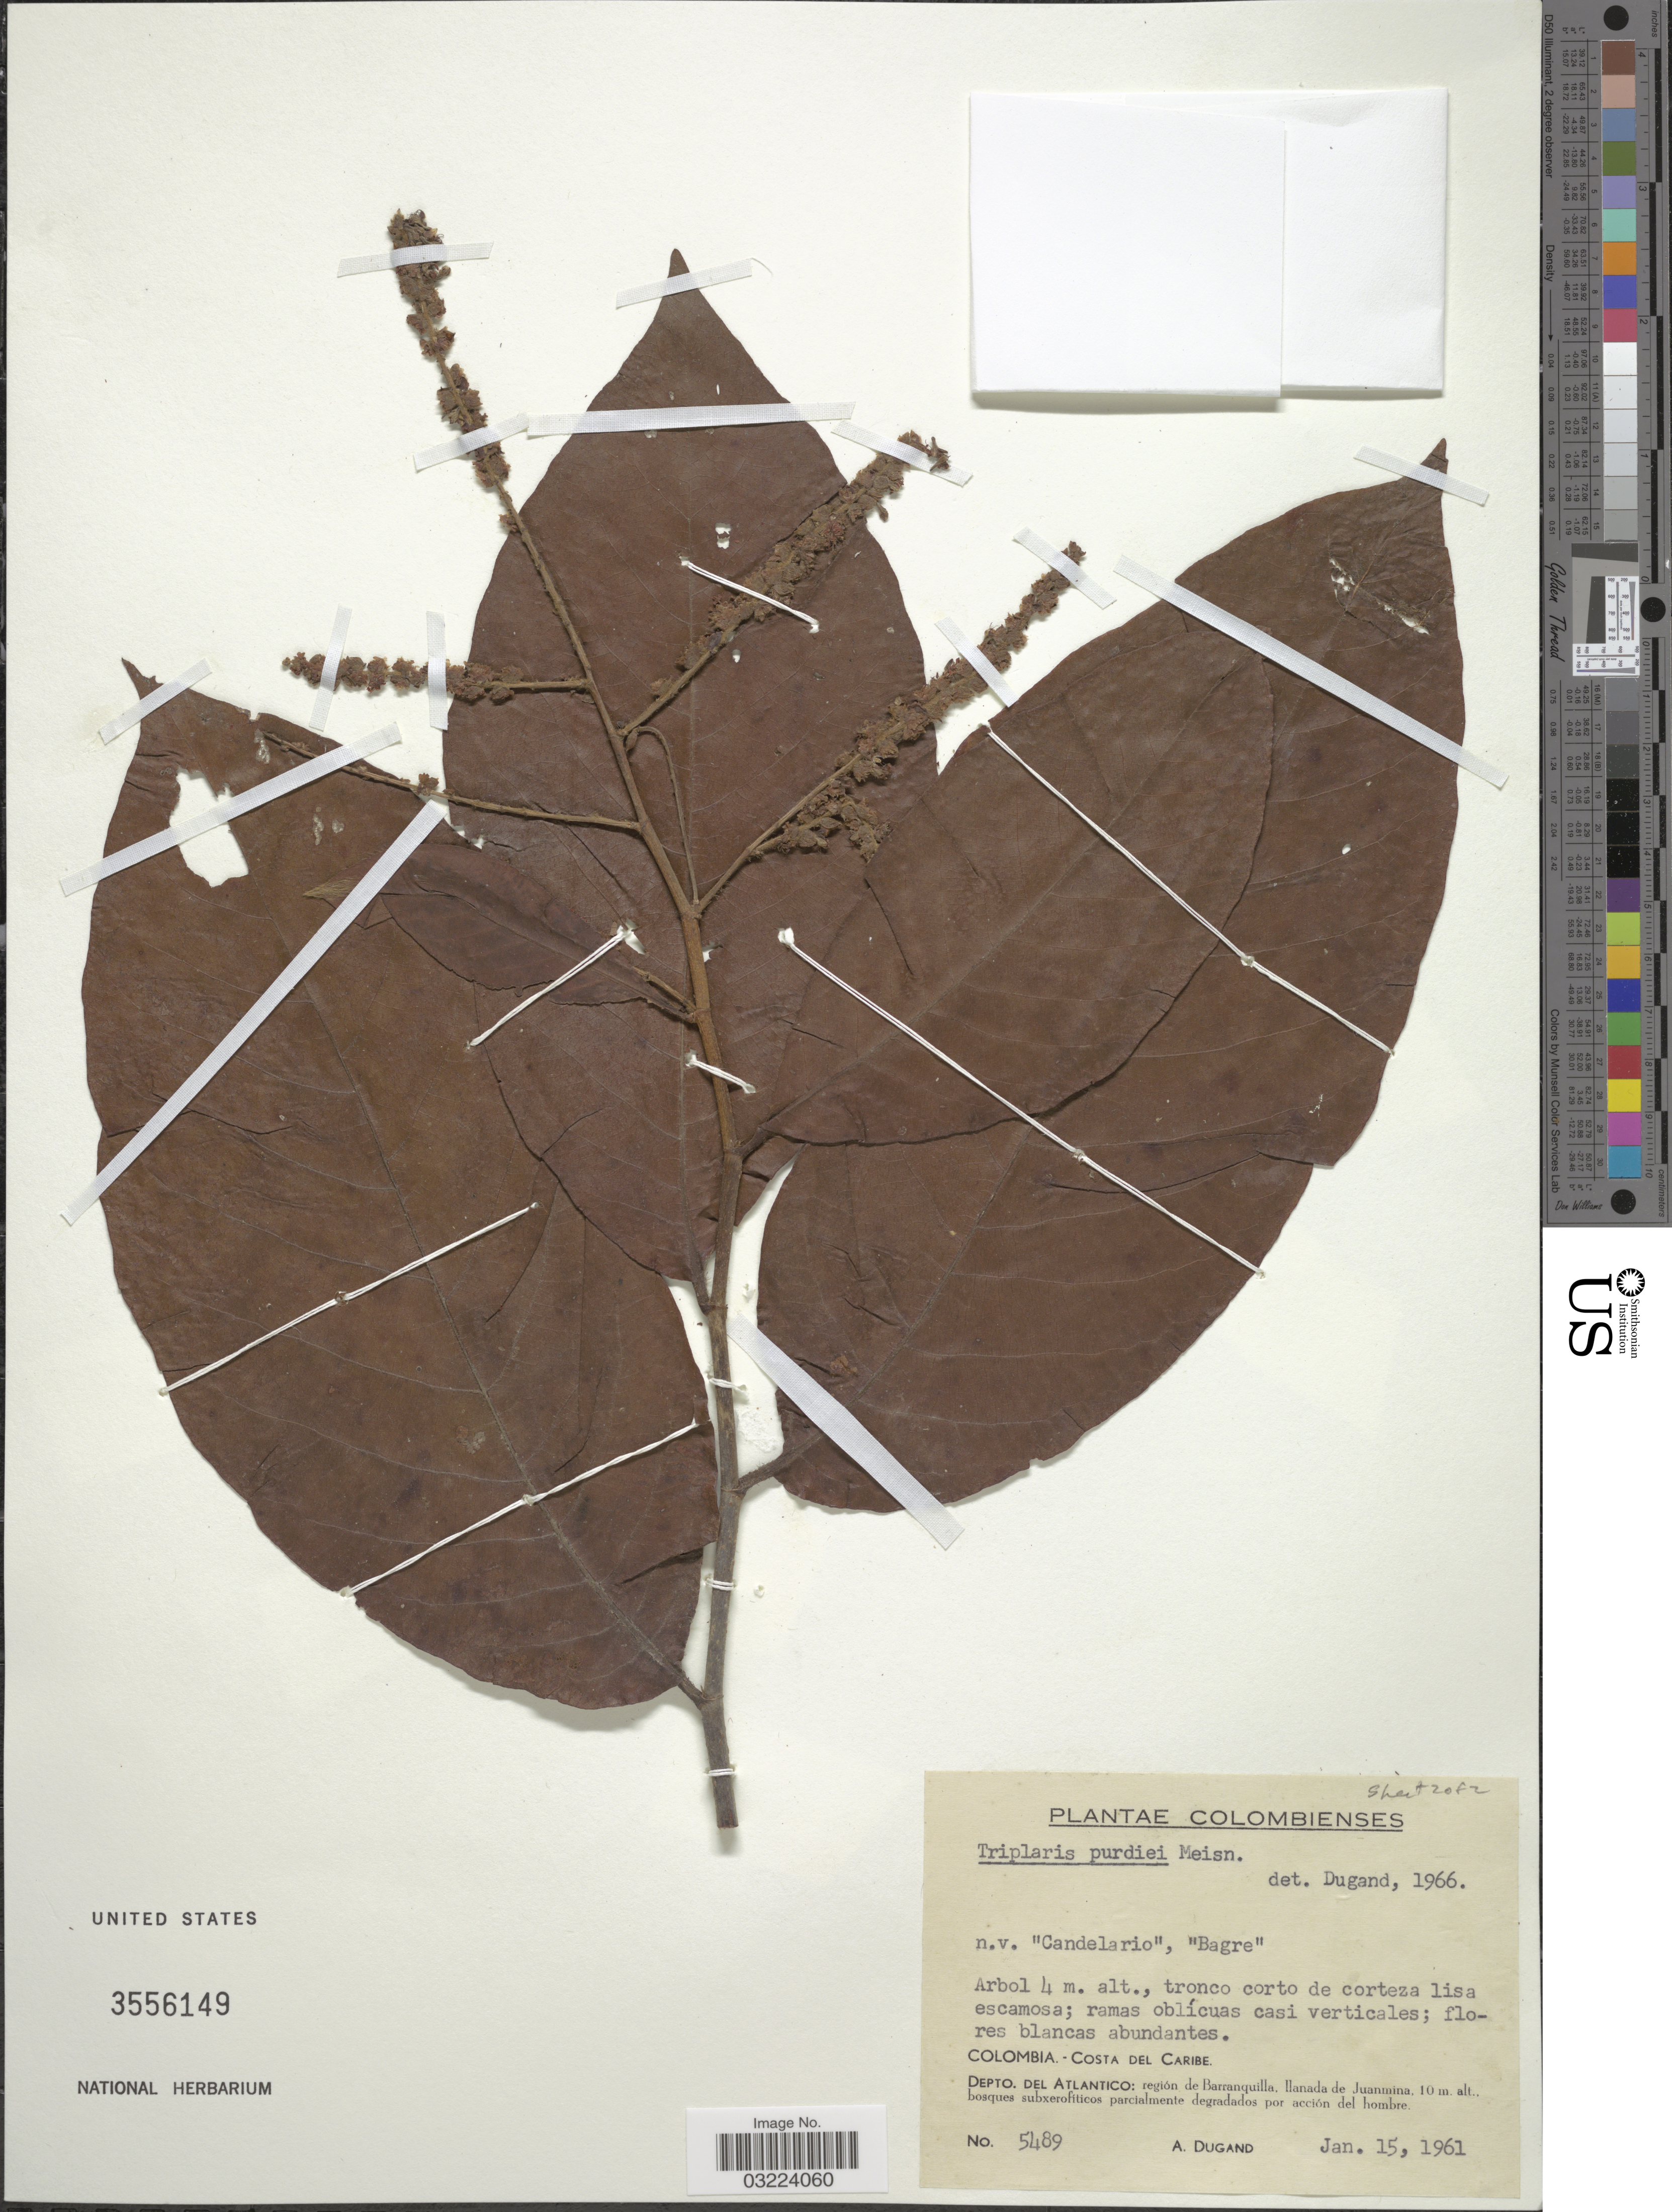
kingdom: Plantae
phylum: Tracheophyta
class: Magnoliopsida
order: Caryophyllales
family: Polygonaceae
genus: Triplaris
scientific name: Triplaris purdiei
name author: Meisn.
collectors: A. Dugand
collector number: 5489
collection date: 1961-01-15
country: Colombia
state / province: Atlántico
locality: Costa del Caribe, Depto. del Atlantico: región de Barranquilla, llanada de Juanmina.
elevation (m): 10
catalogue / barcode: US 3556149